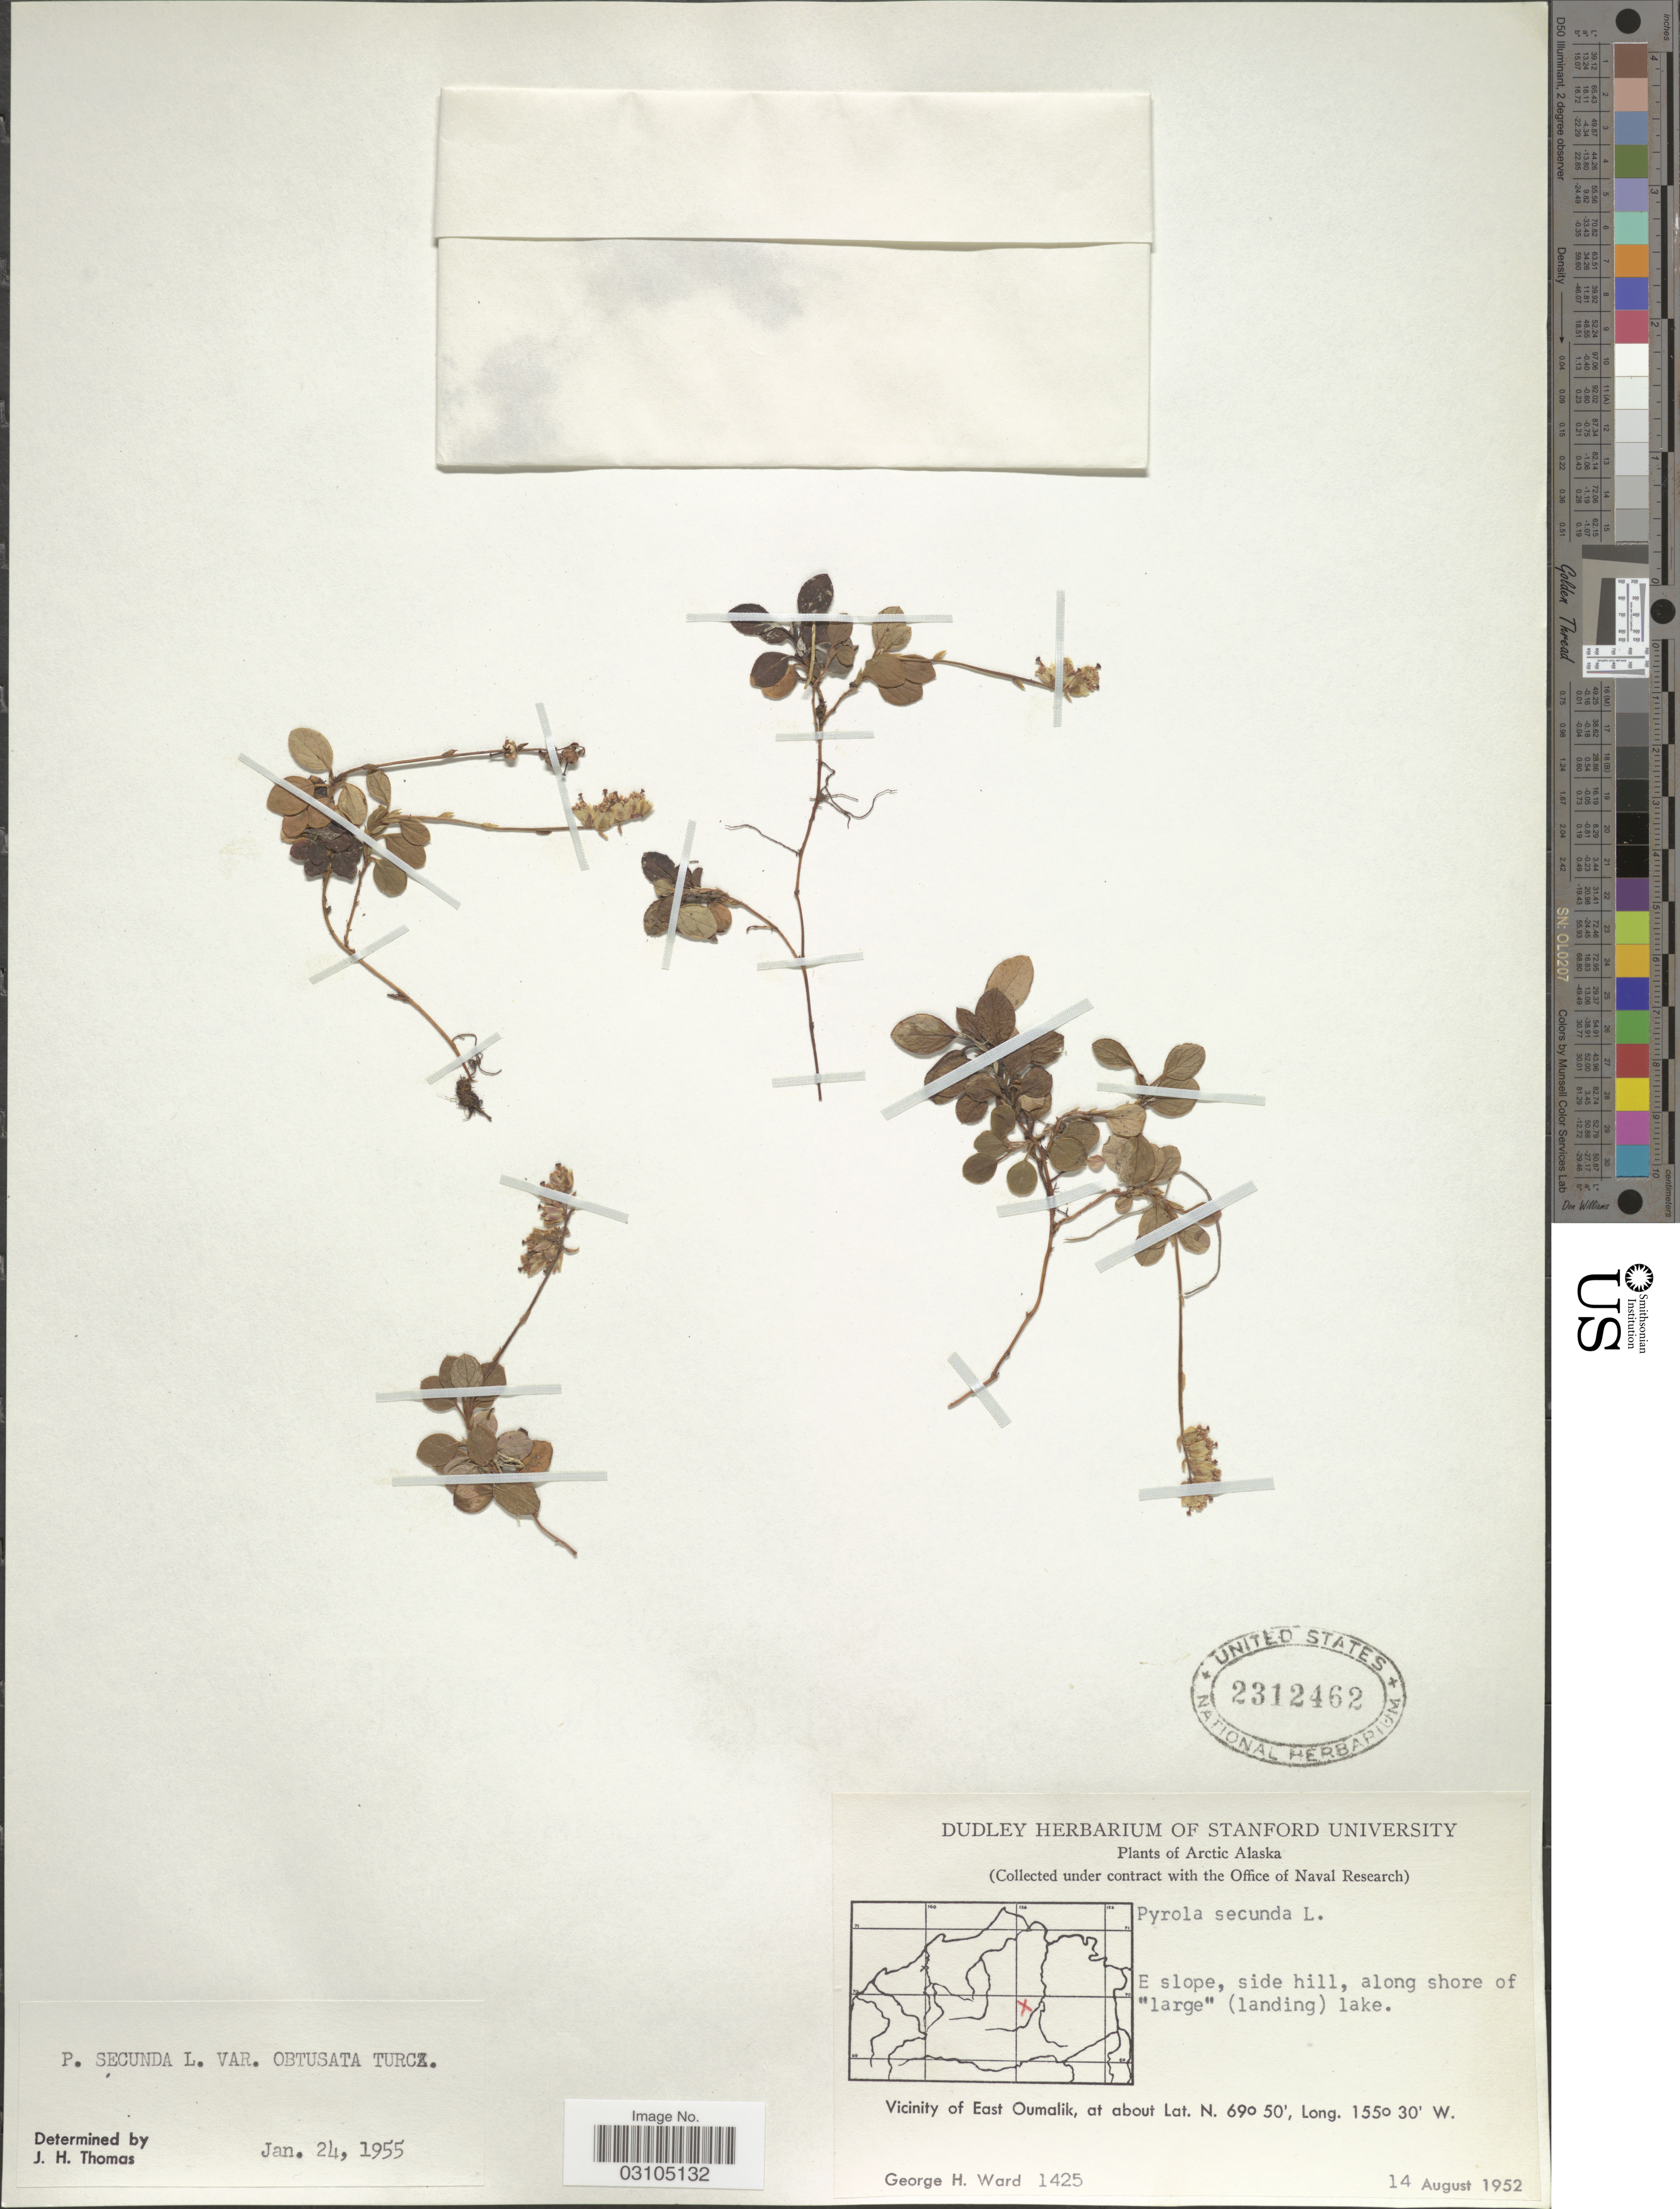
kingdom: Plantae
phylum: Tracheophyta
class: Magnoliopsida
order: Ericales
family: Ericaceae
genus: Orthilia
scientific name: Orthilia secunda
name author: (L.) House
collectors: G. H. Ward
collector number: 1425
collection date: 1952-08-14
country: United States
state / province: Alaska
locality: Arctic Alaska. E slope, side hill, along shore of "large" (landing) lake. Vicinity of East Oumalik.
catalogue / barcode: US 2312462